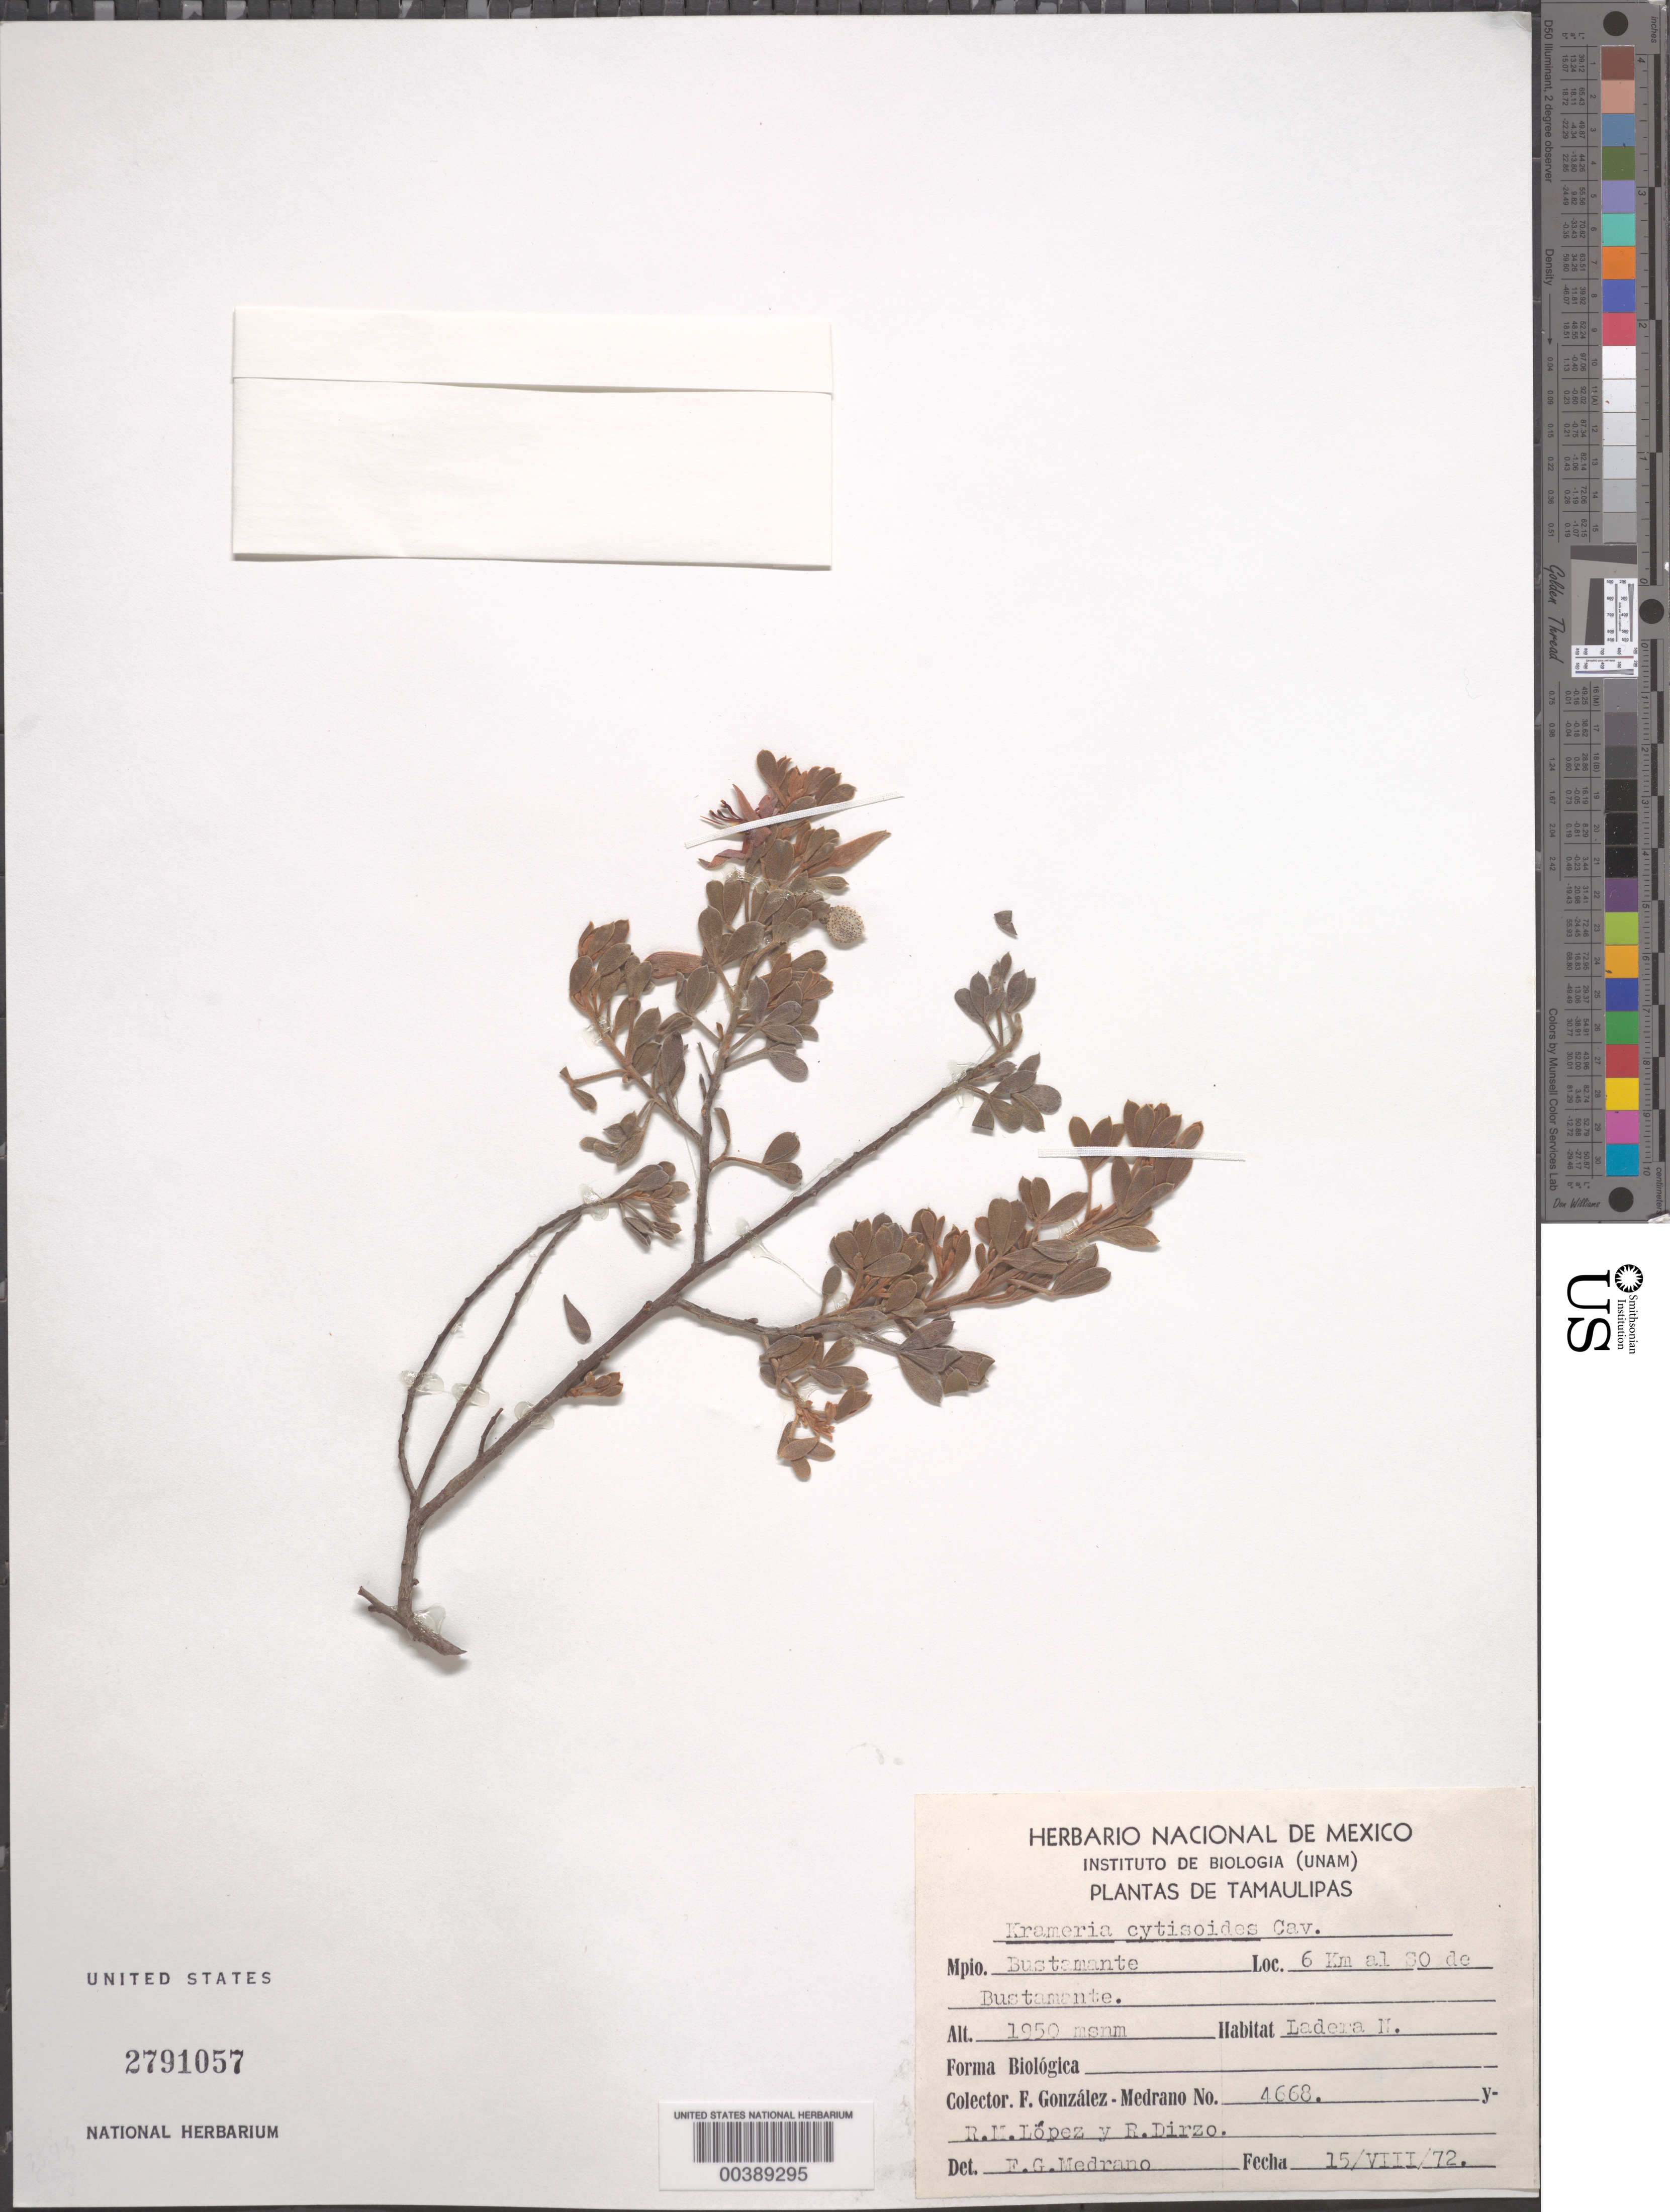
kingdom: Plantae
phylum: Tracheophyta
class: Magnoliopsida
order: Zygophyllales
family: Krameriaceae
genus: Krameria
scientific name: Krameria cytisoides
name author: Cav.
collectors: R. M. Lopez & R. Dirzo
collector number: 4668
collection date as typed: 15 Aug 1972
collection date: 1972-08-15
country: Mexico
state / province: Tamaulipas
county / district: Bustamante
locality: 6 km al S de Bustamante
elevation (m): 1950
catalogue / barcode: US 2791057